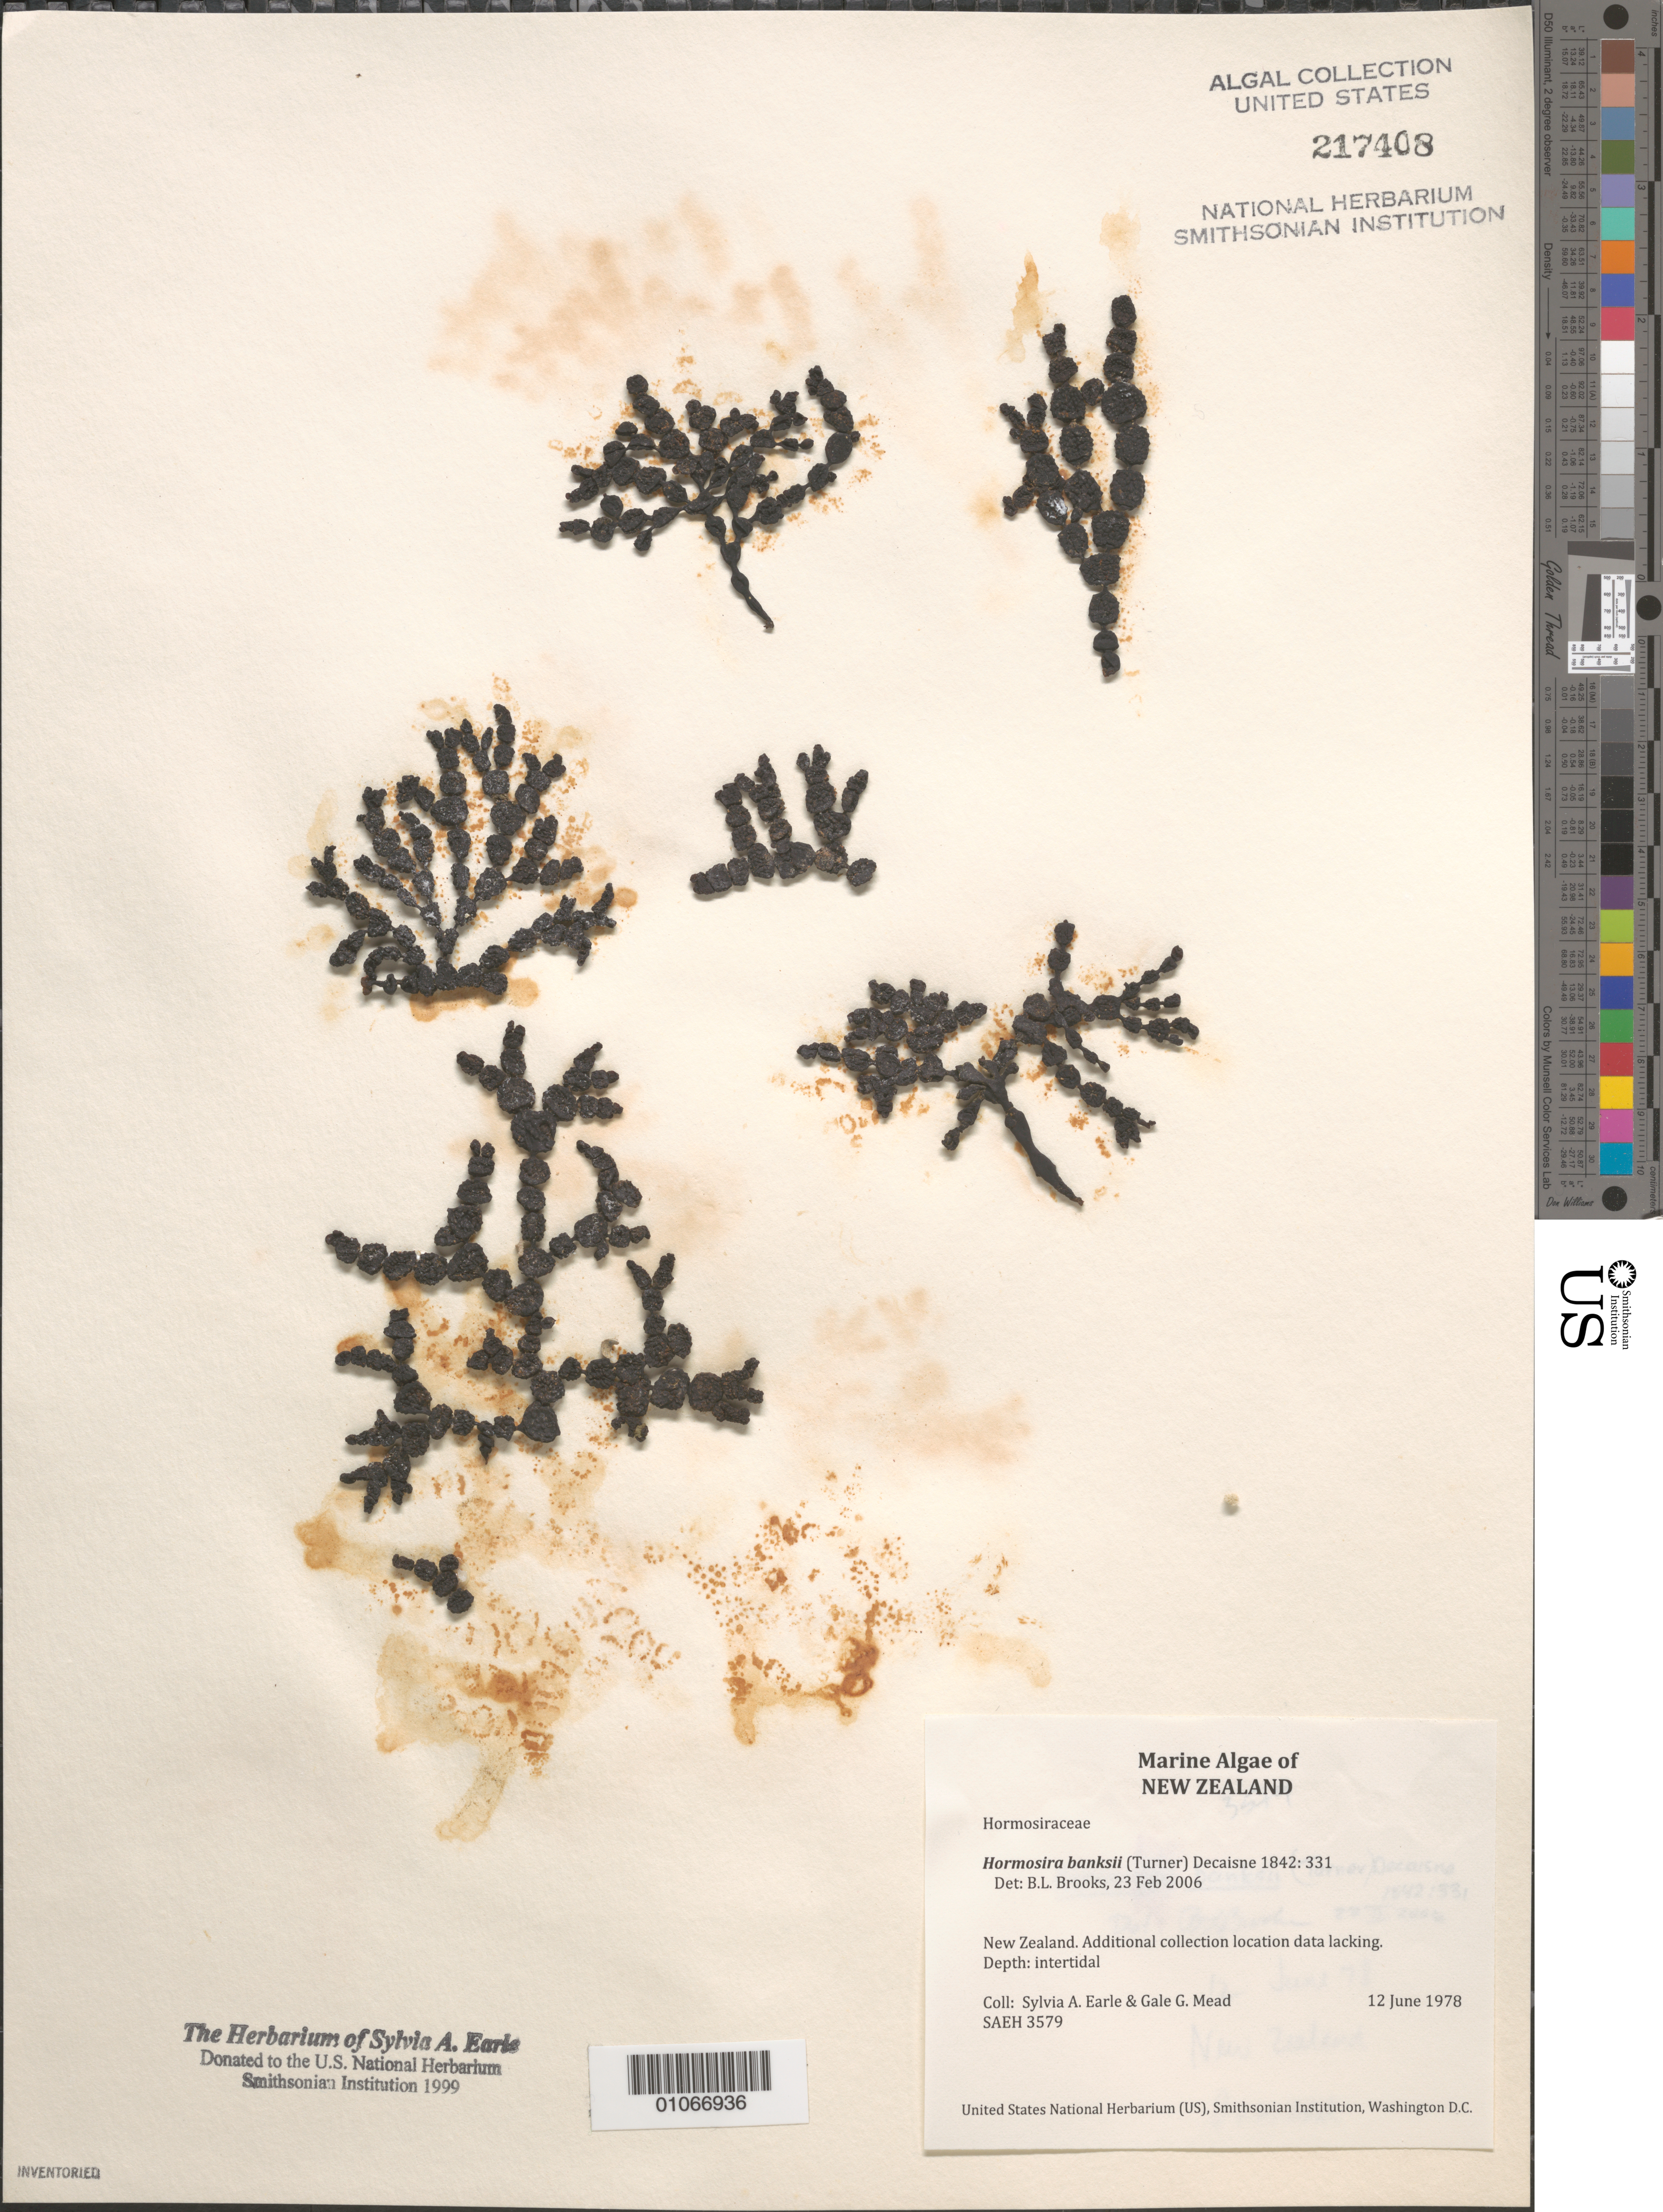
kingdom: Chromista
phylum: Ochrophyta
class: Phaeophyceae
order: Fucales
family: Hormosiraceae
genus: Hormosira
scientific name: Hormosira banksii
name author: (Turner) Decne.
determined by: Brooks, B. L., (BOT), Smithsonian Institution - National Museum of Natural History (UNITED STATES)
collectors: S. A. Earle & G. Mead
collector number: SAEH 3579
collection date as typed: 12 Jun 1978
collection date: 1978-06-12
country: New Zealand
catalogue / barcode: US 217408